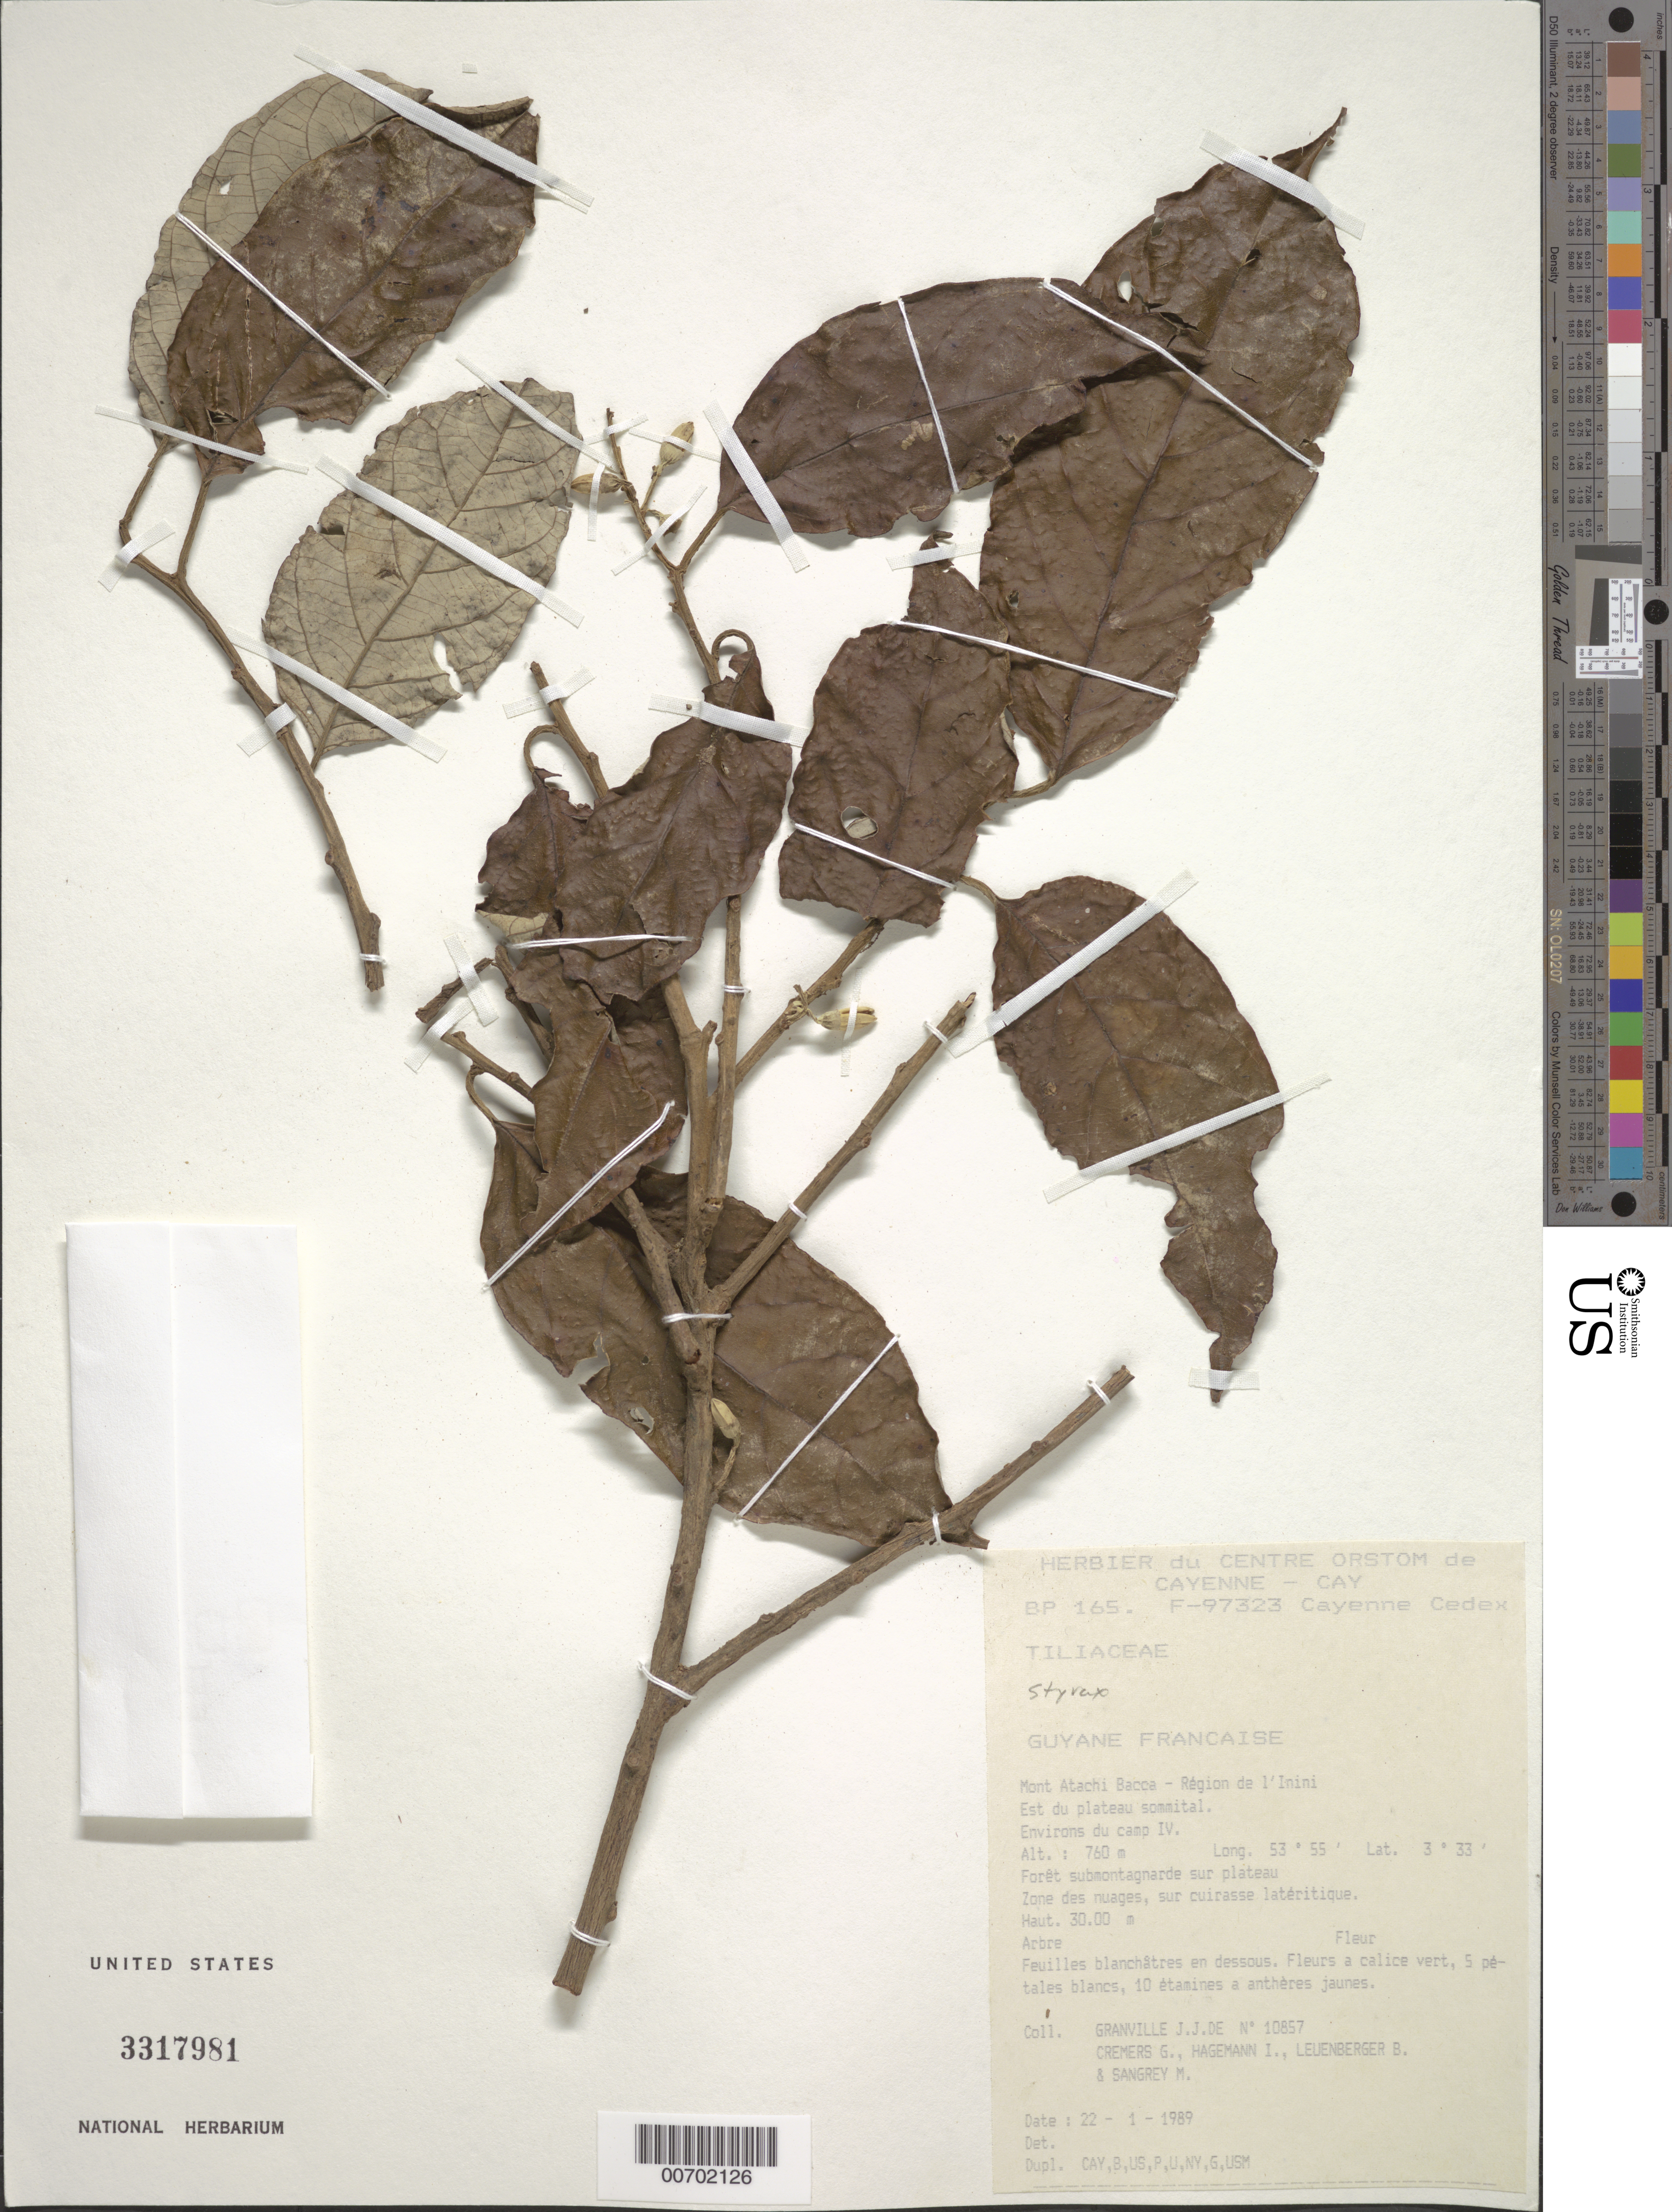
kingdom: Plantae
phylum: Tracheophyta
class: Magnoliopsida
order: Ericales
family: Styracaceae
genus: Styrax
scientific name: Styrax sp.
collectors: J.-J. de Granville, G. Cremers, J. Hagemann, B. E. Leuenberger & M. S. Sangrey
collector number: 10857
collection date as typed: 22-Jan-89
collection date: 1989-01-22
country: French Guiana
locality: Mont Atachi Bacca, région de l'Inini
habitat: Forêt submontagnarde sur plateau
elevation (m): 760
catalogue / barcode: US 3317981